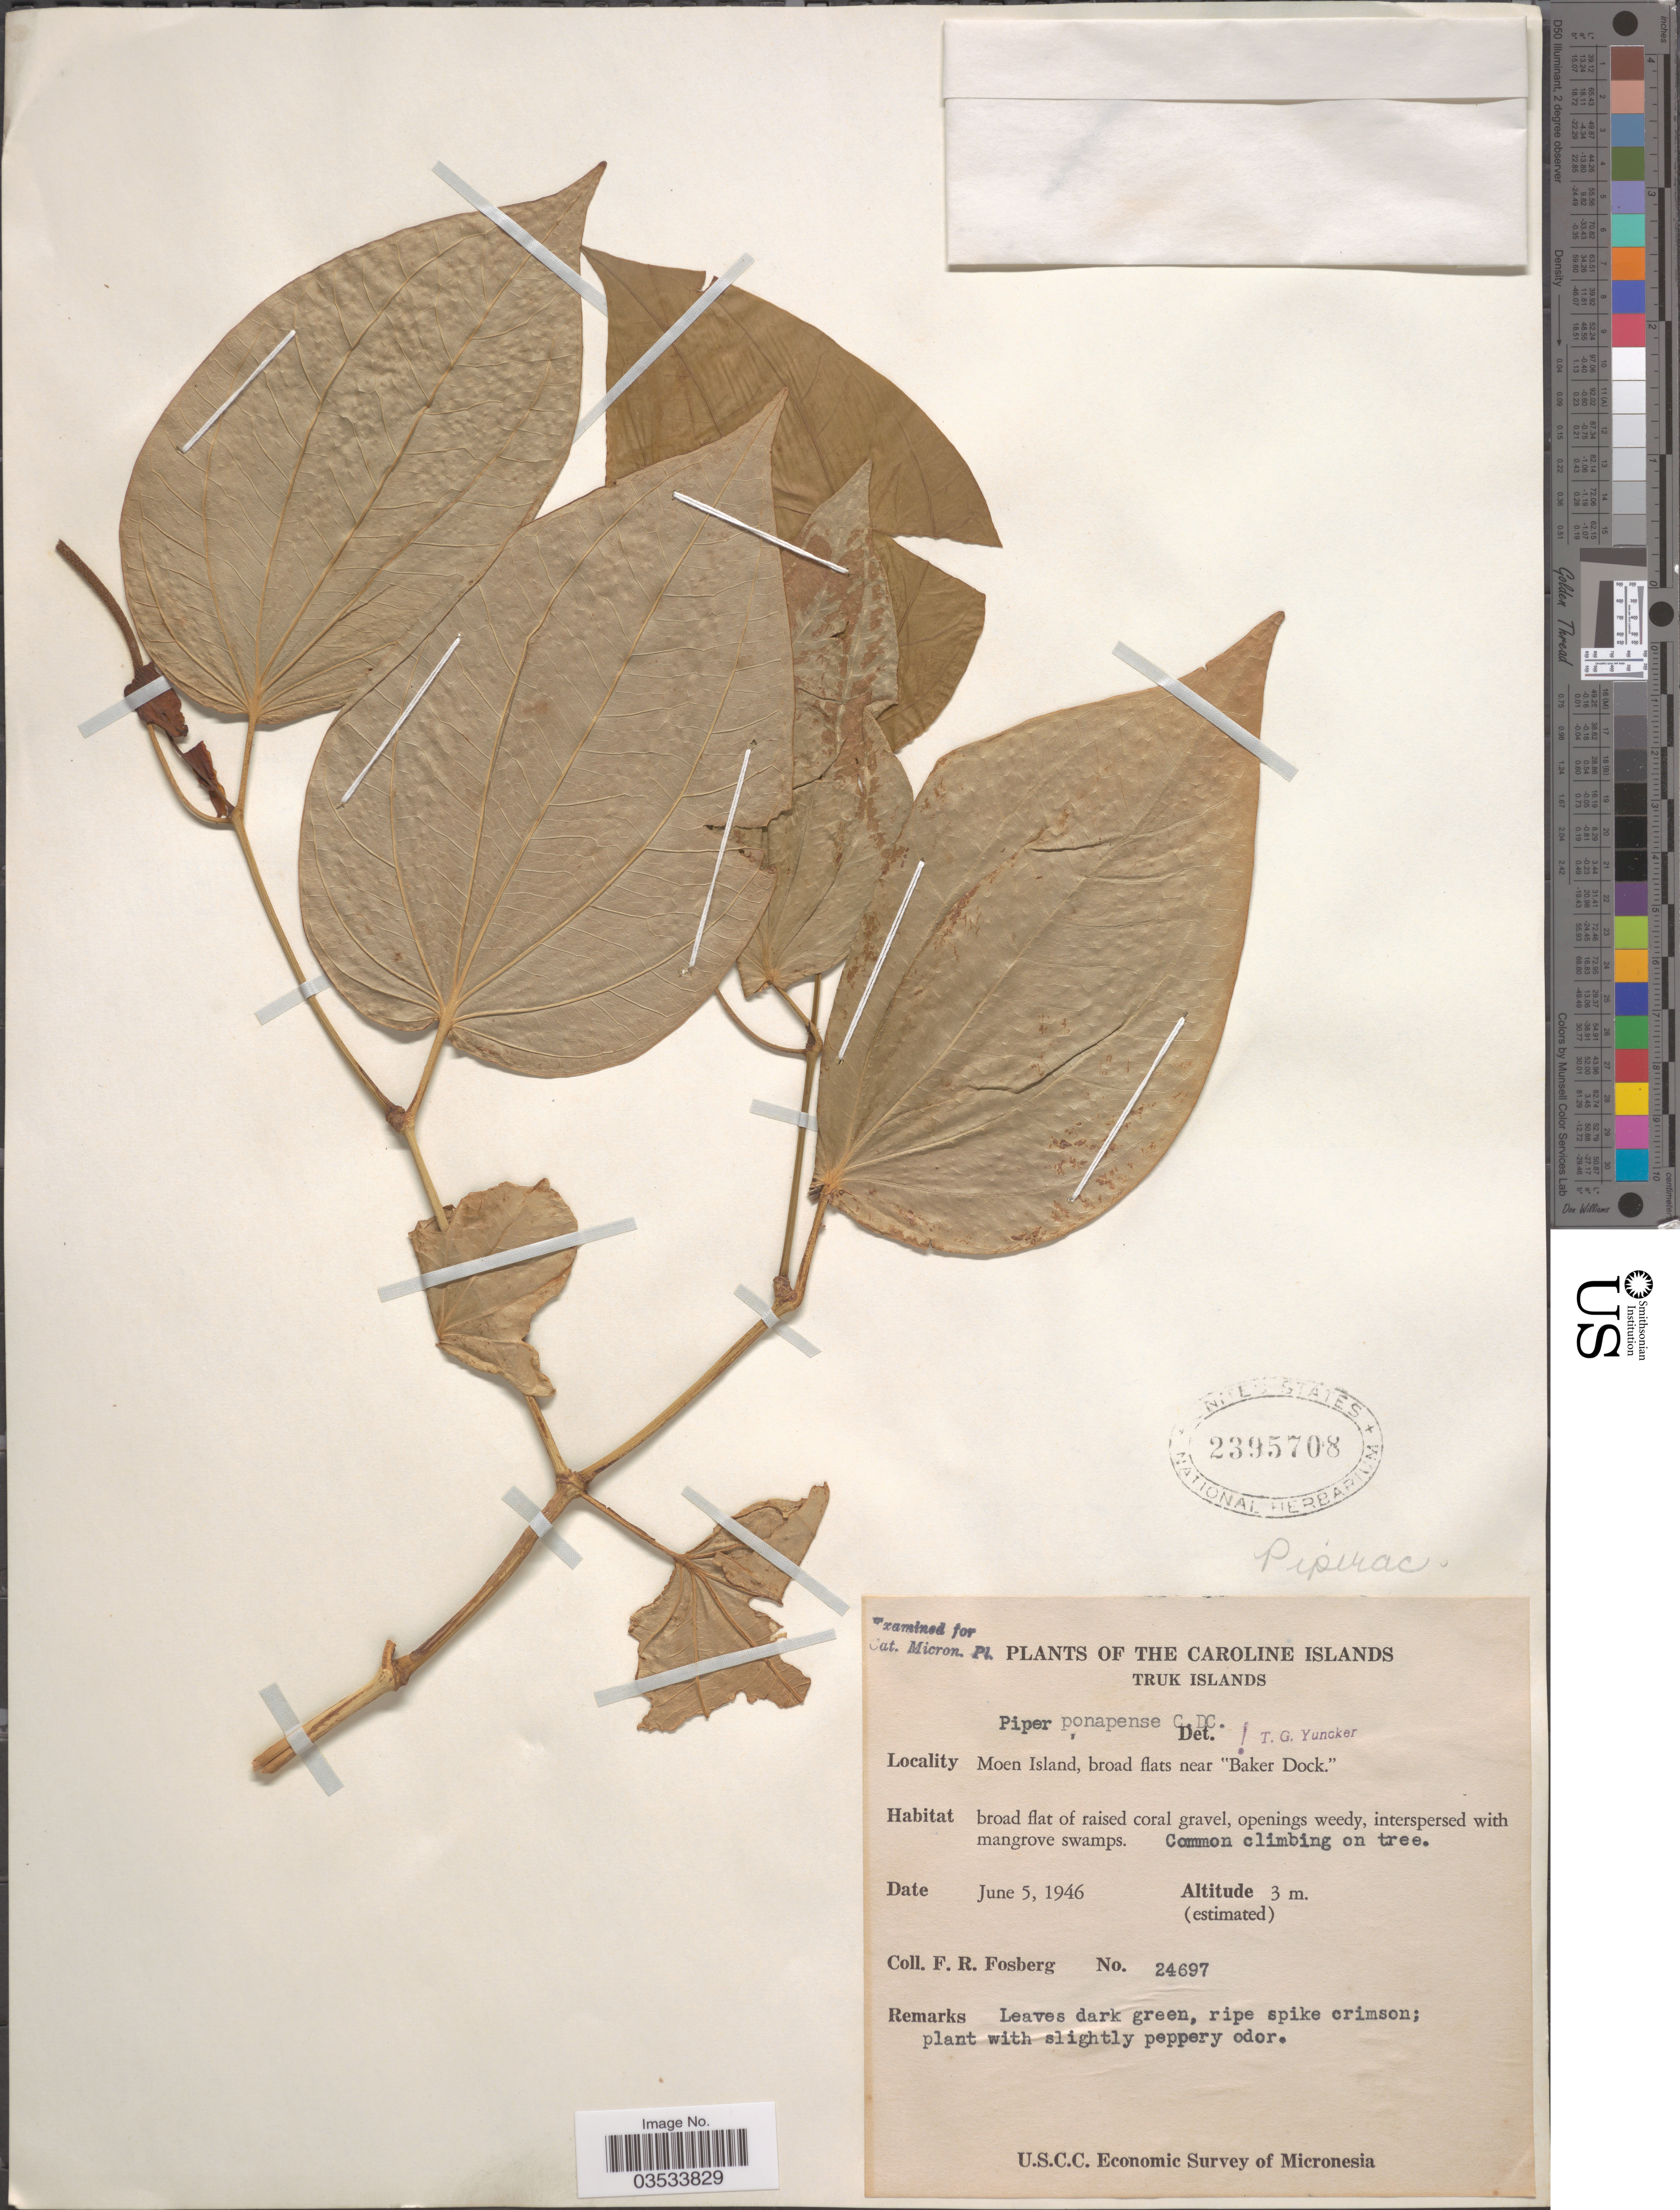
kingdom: Plantae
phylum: Tracheophyta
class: Magnoliopsida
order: Piperales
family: Piperaceae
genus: Piper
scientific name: Piper ponapense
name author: C. DC.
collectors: F. R. Fosberg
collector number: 24697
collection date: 1946-06-05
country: Micronesia, Federated States of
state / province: Truk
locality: The Caroline Islands. Truk Islands. Moen Island, broad flats near "Baker Dock".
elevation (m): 3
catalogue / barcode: US 2395708